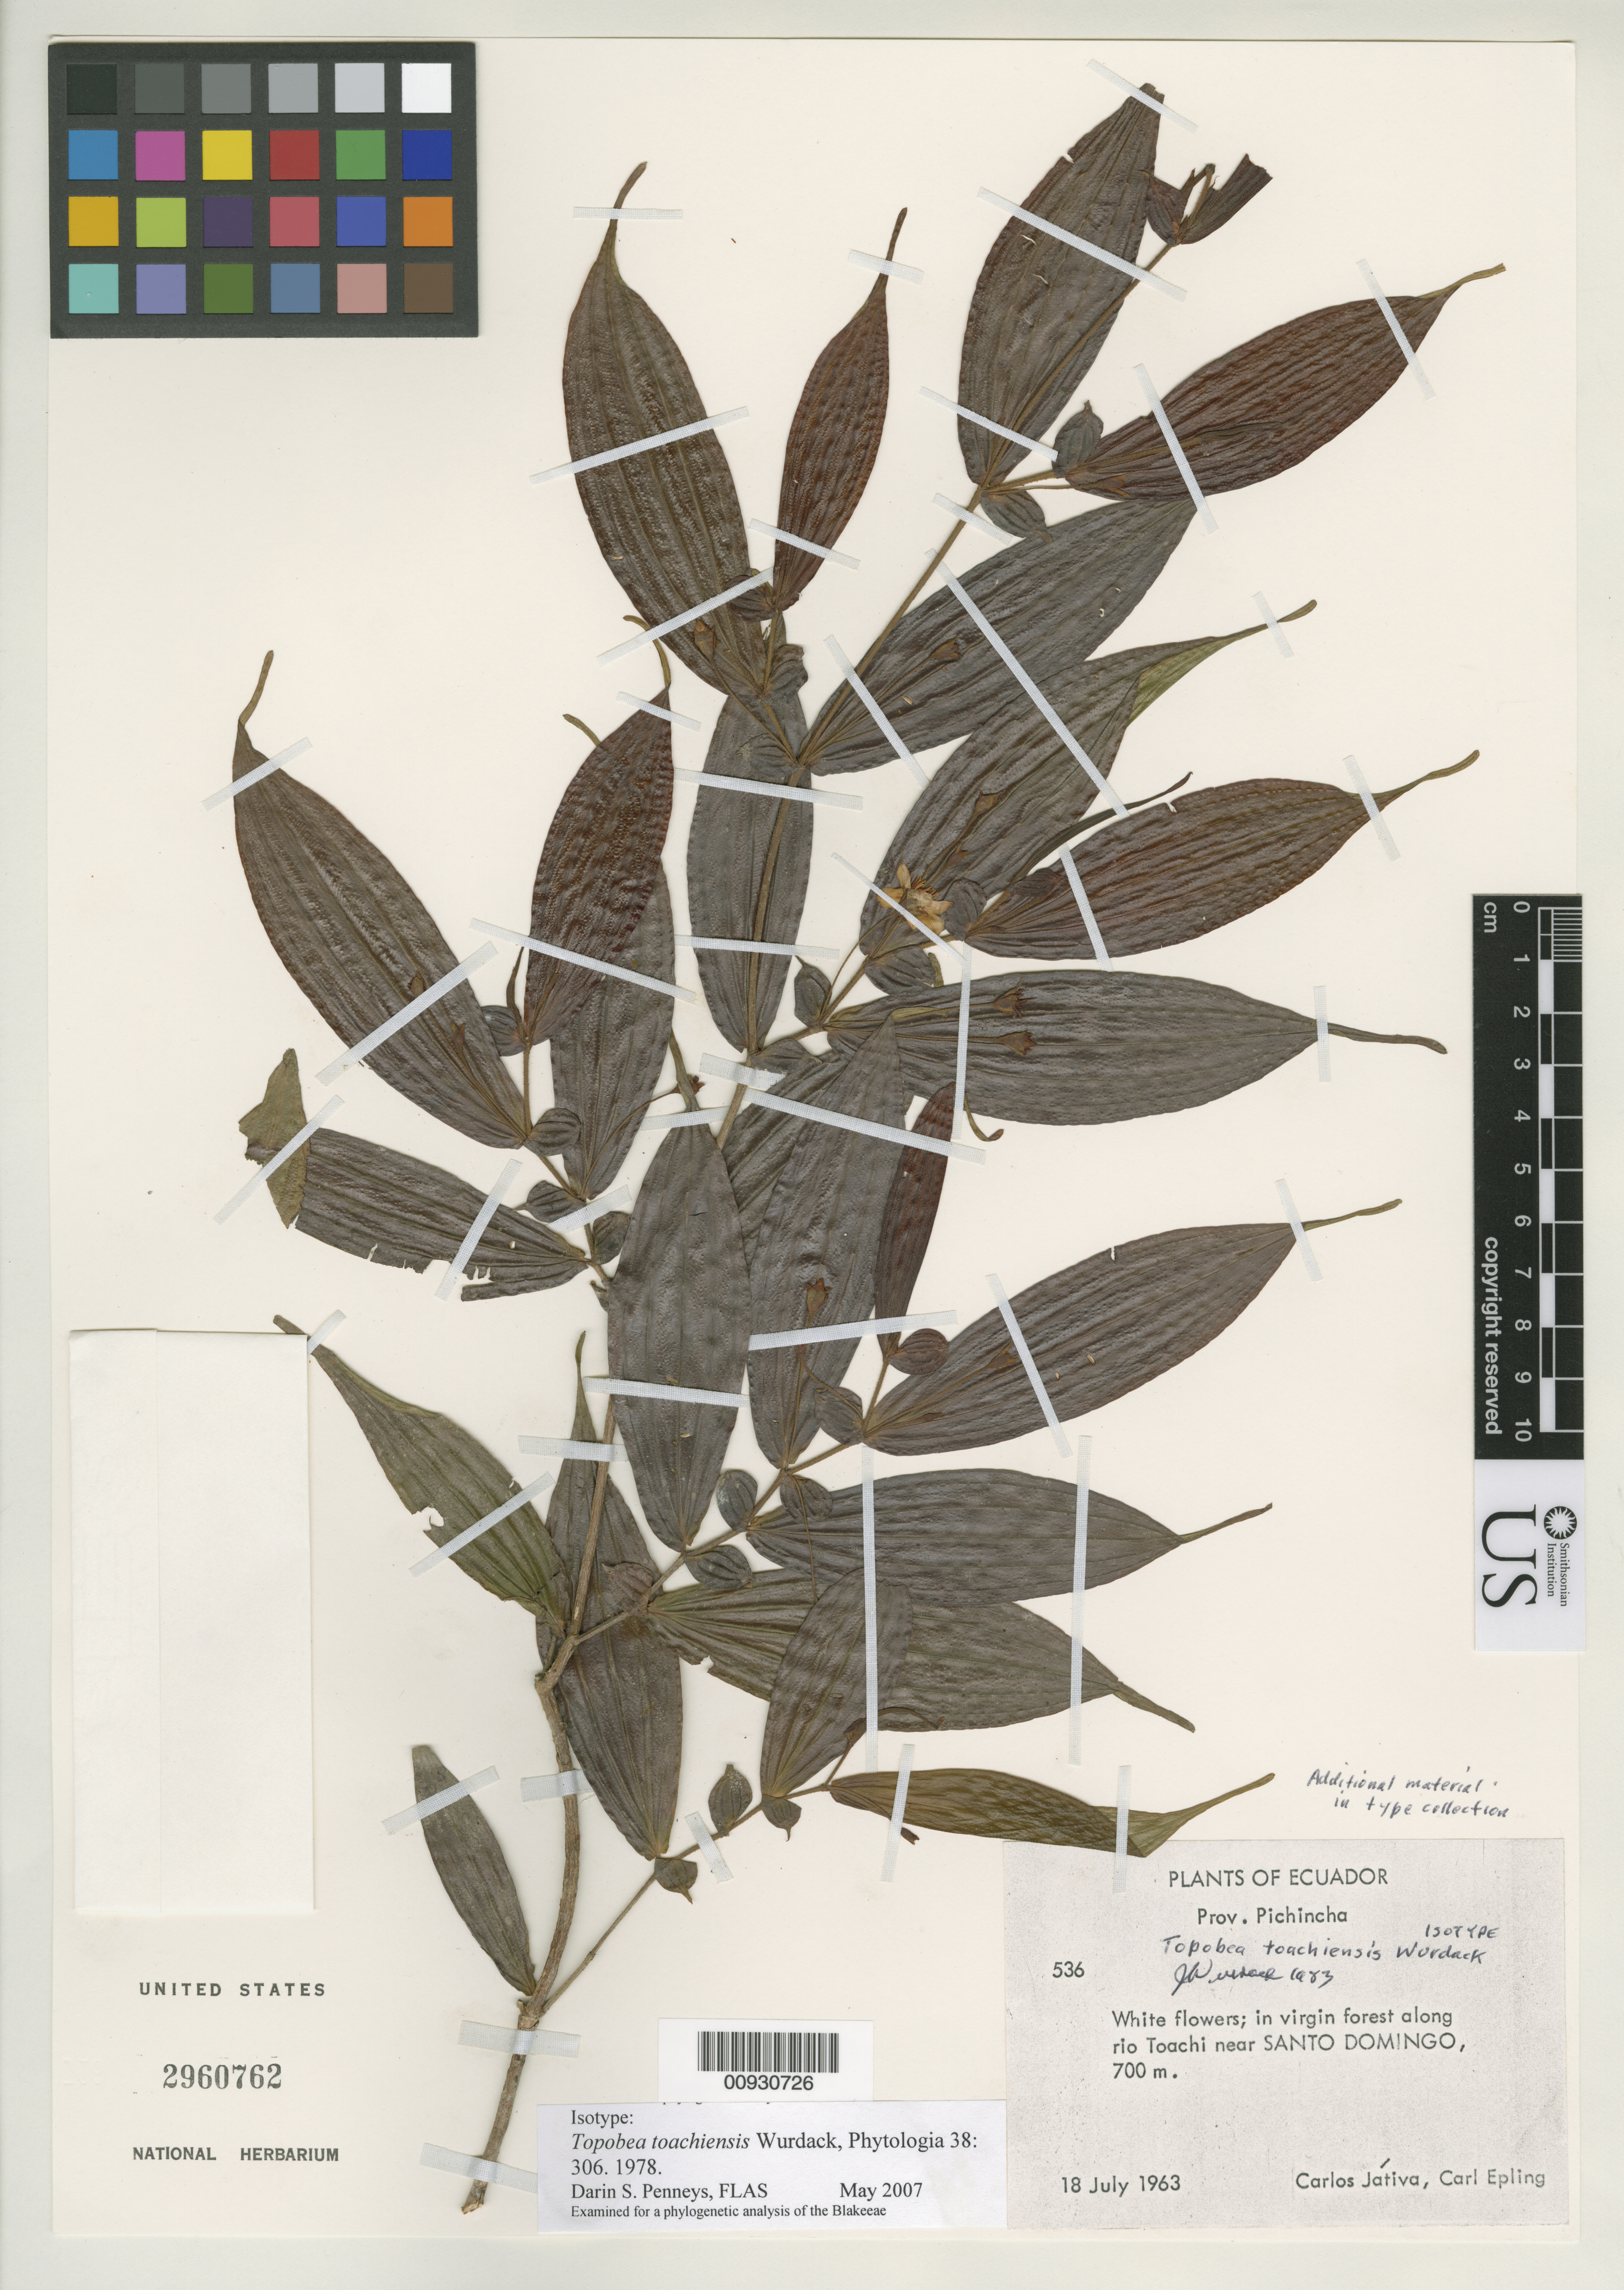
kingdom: Plantae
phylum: Tracheophyta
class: Magnoliopsida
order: Myrtales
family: Melastomataceae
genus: Topobea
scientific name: Topobea toachiensis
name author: Wurdack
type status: Isotype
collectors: C. C. Epling & C. D. Játiva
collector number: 536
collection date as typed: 18 Jul 1963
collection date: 1963-07-18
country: Ecuador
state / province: Pichincha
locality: Along Río Toachi near Santo Domingo.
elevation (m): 700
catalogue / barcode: US 2960762